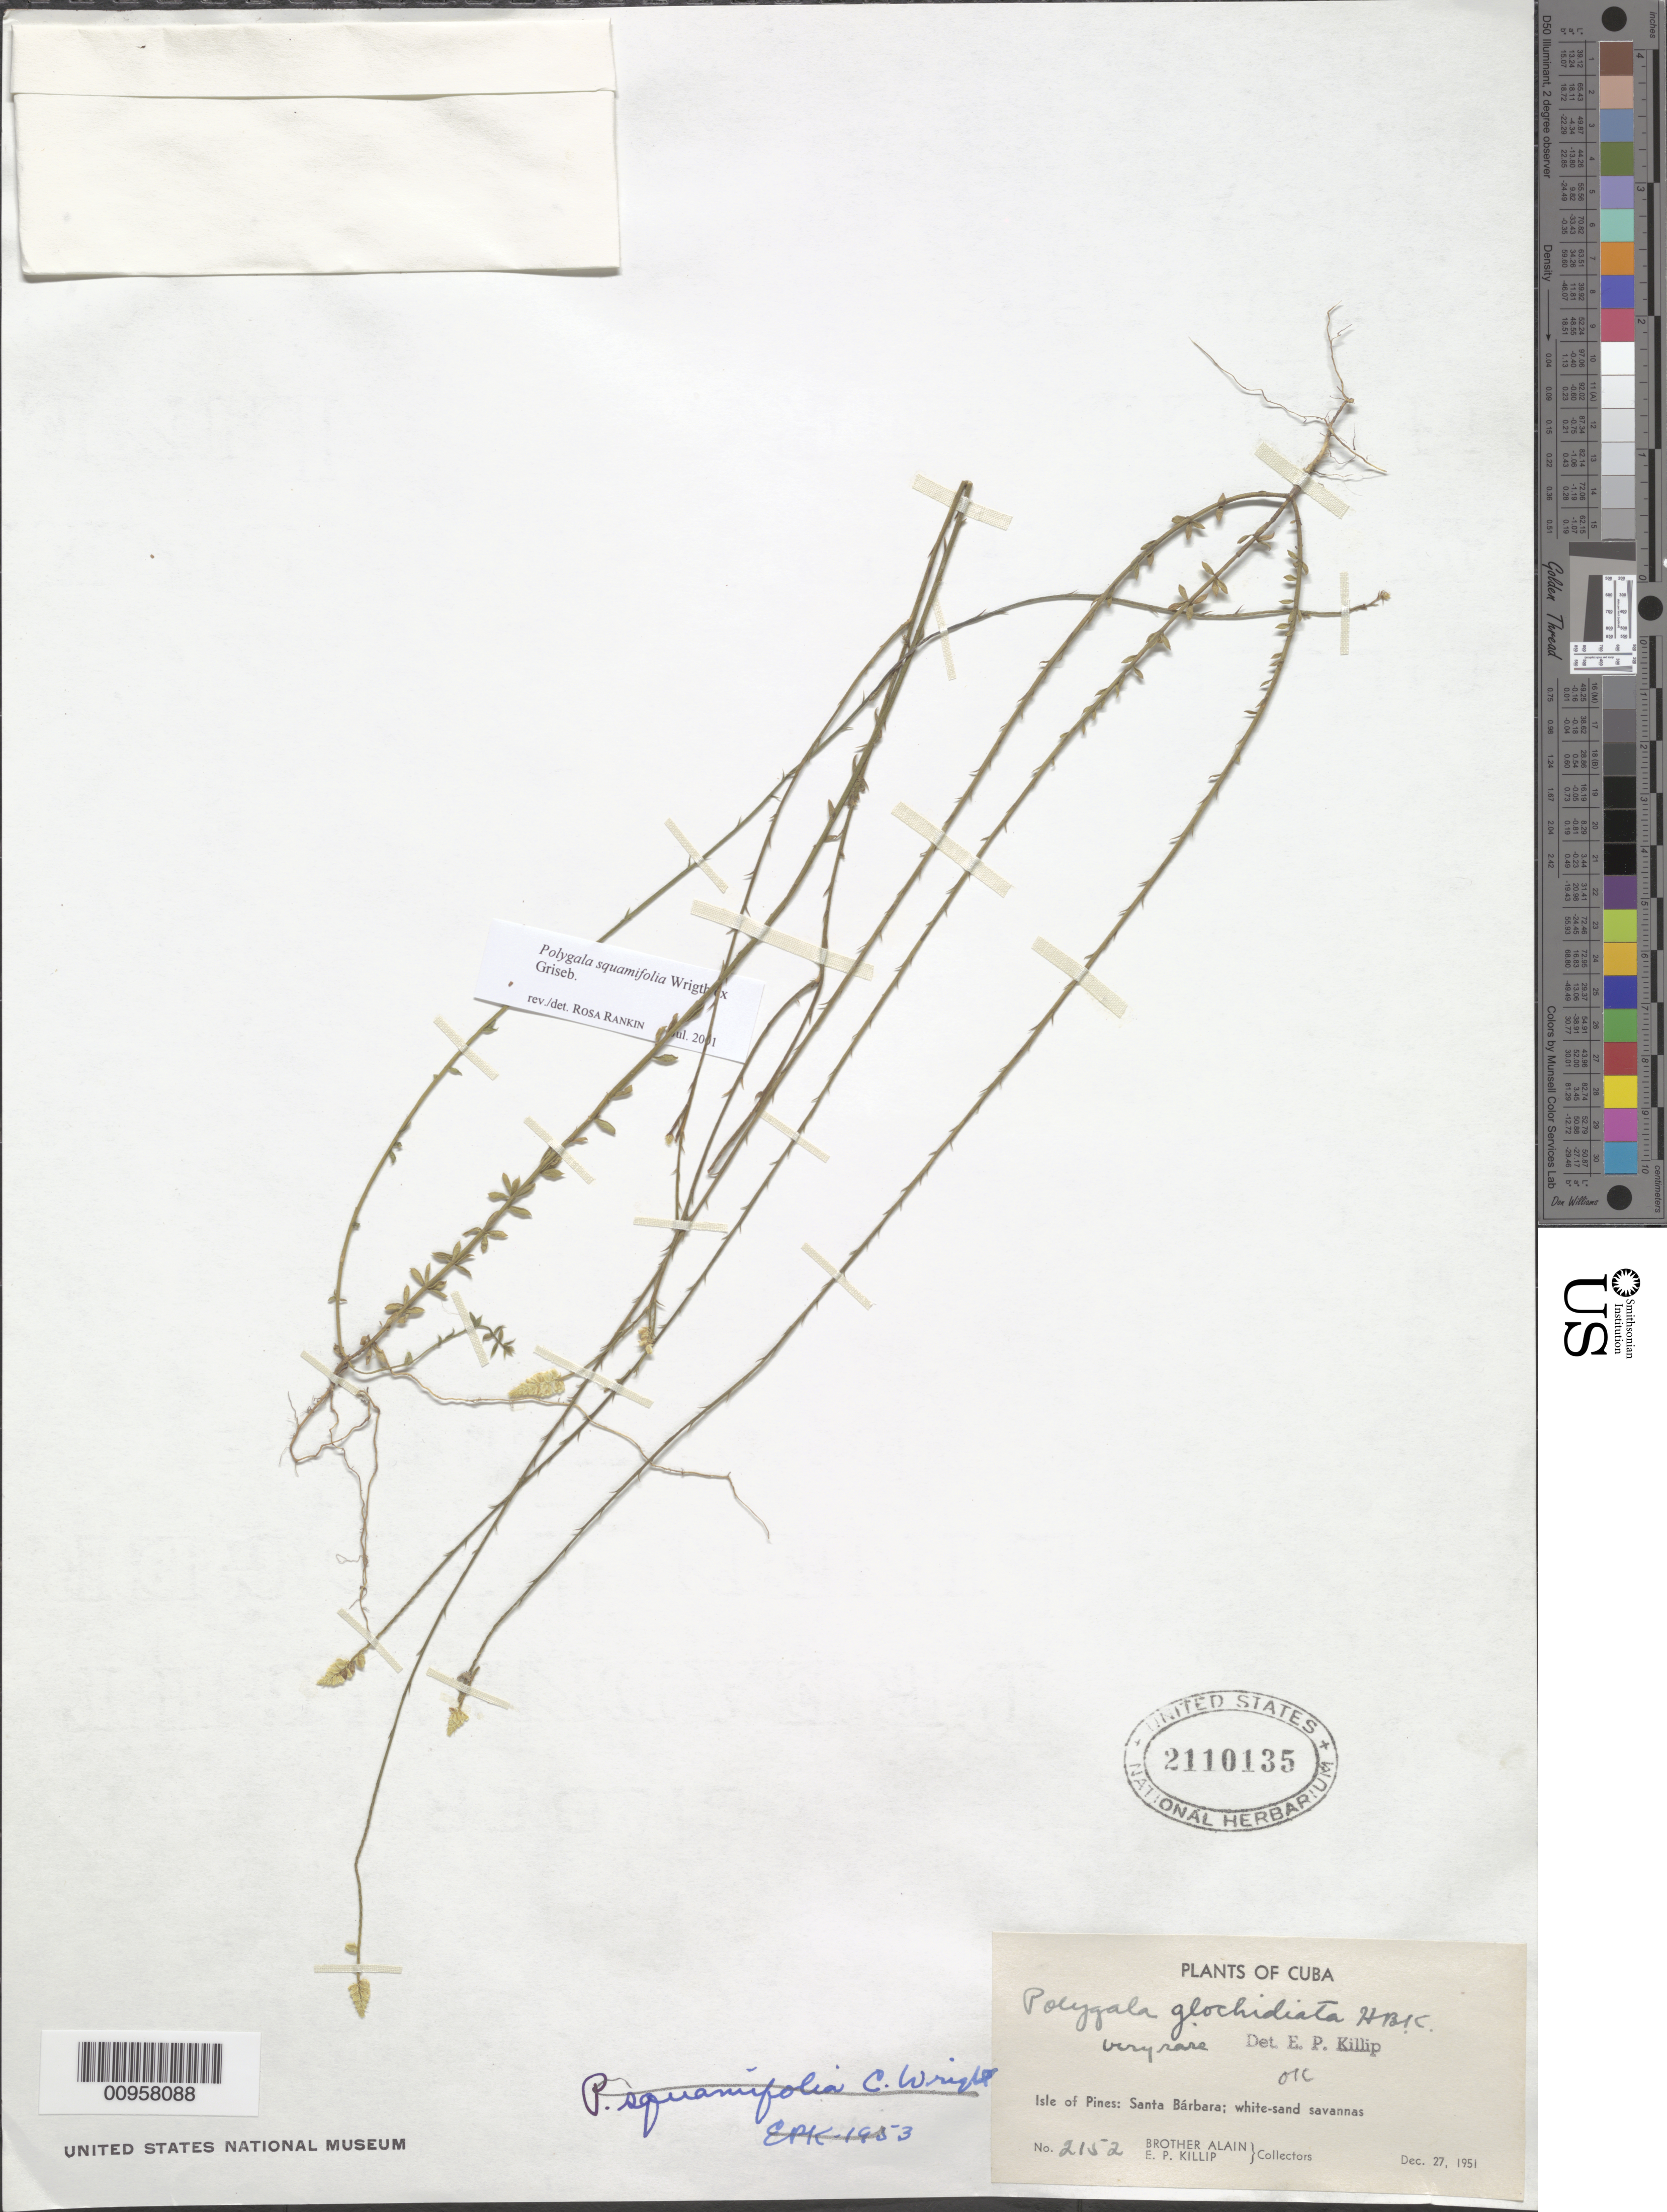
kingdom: Plantae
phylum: Tracheophyta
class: Magnoliopsida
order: Fabales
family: Polygalaceae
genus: Polygala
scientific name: Polygala squamifolia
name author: C. Wright in Griseb.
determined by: Rankin Rodriguez, Rosa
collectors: A. H. Liogier & E. P. Killip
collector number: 2152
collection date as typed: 27 Dec 1951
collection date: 1951-12-27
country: Cuba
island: Isla de la Juventud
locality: Isle of Pines, Santa Bárbara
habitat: White-sand savannas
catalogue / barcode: US 2110135